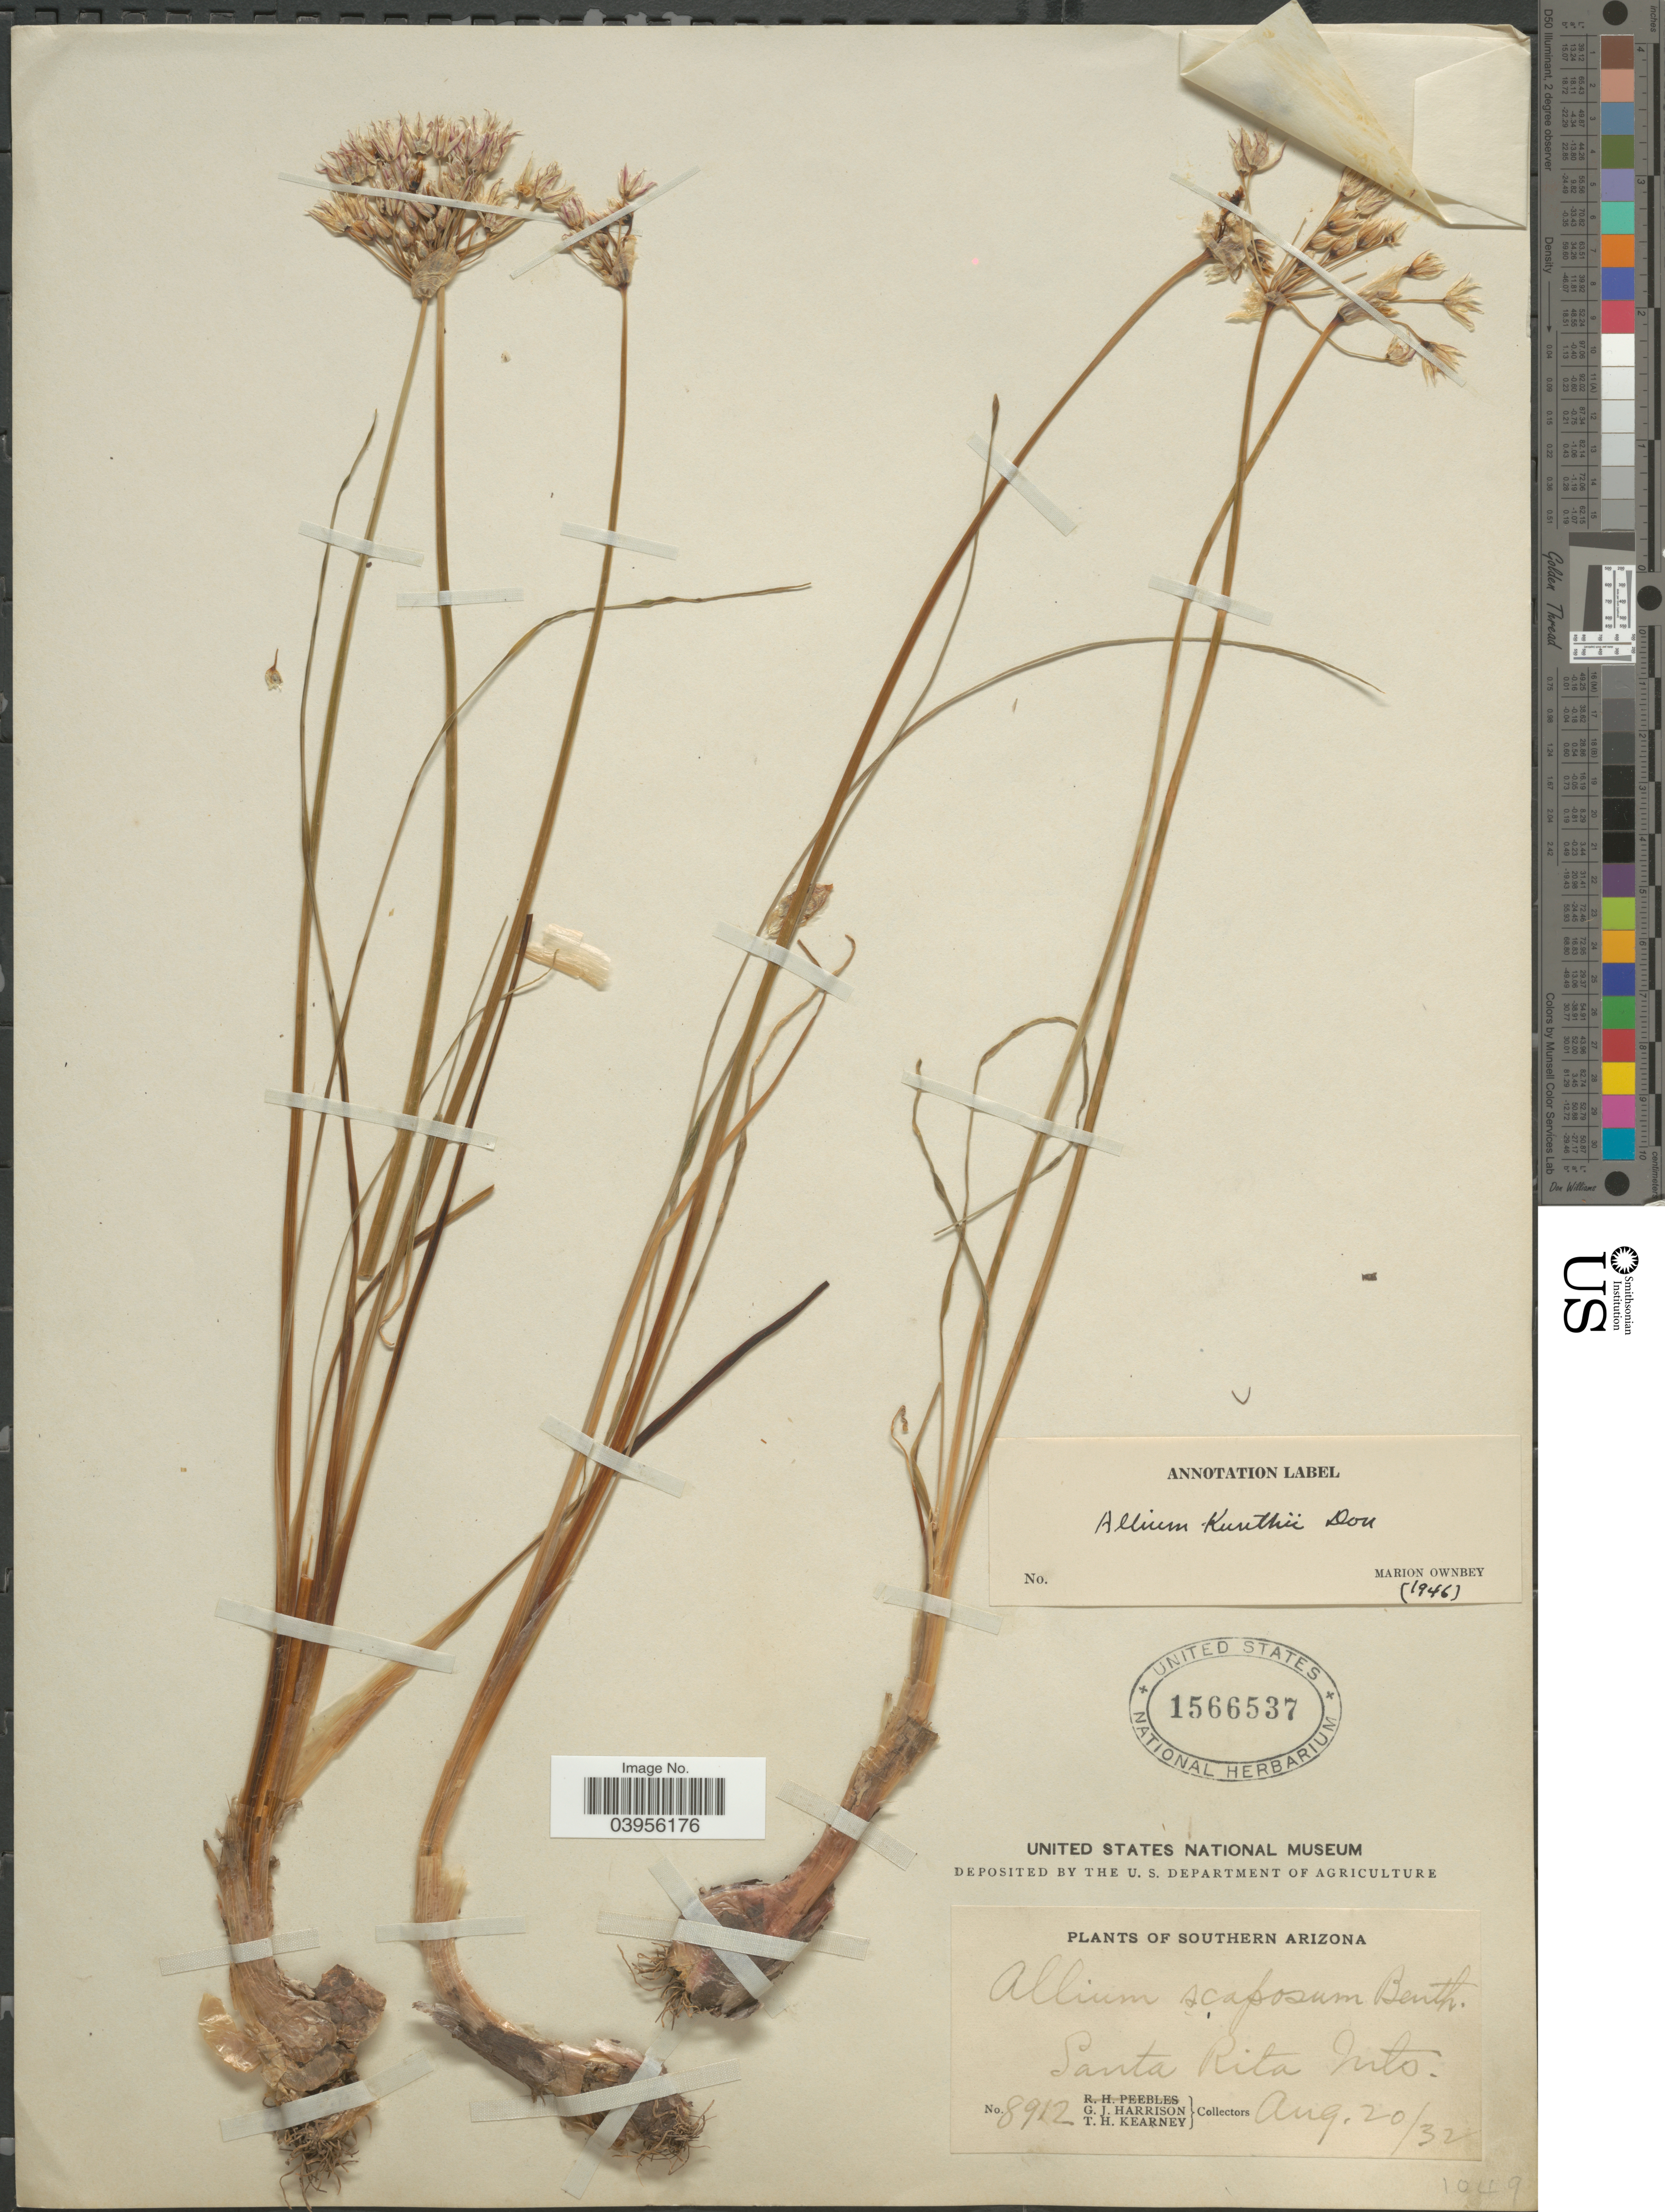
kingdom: Plantae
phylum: Tracheophyta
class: Liliopsida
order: Asparagales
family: Amaryllidaceae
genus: Allium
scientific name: Allium kunthii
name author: G. Don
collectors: G. J. Harrison & T. H. Kearney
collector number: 8912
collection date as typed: Transcribed d/m/y: 20/8/32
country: United States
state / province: Arizona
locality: Southern Arizona. Santa Rita Mts.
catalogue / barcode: US 1566537